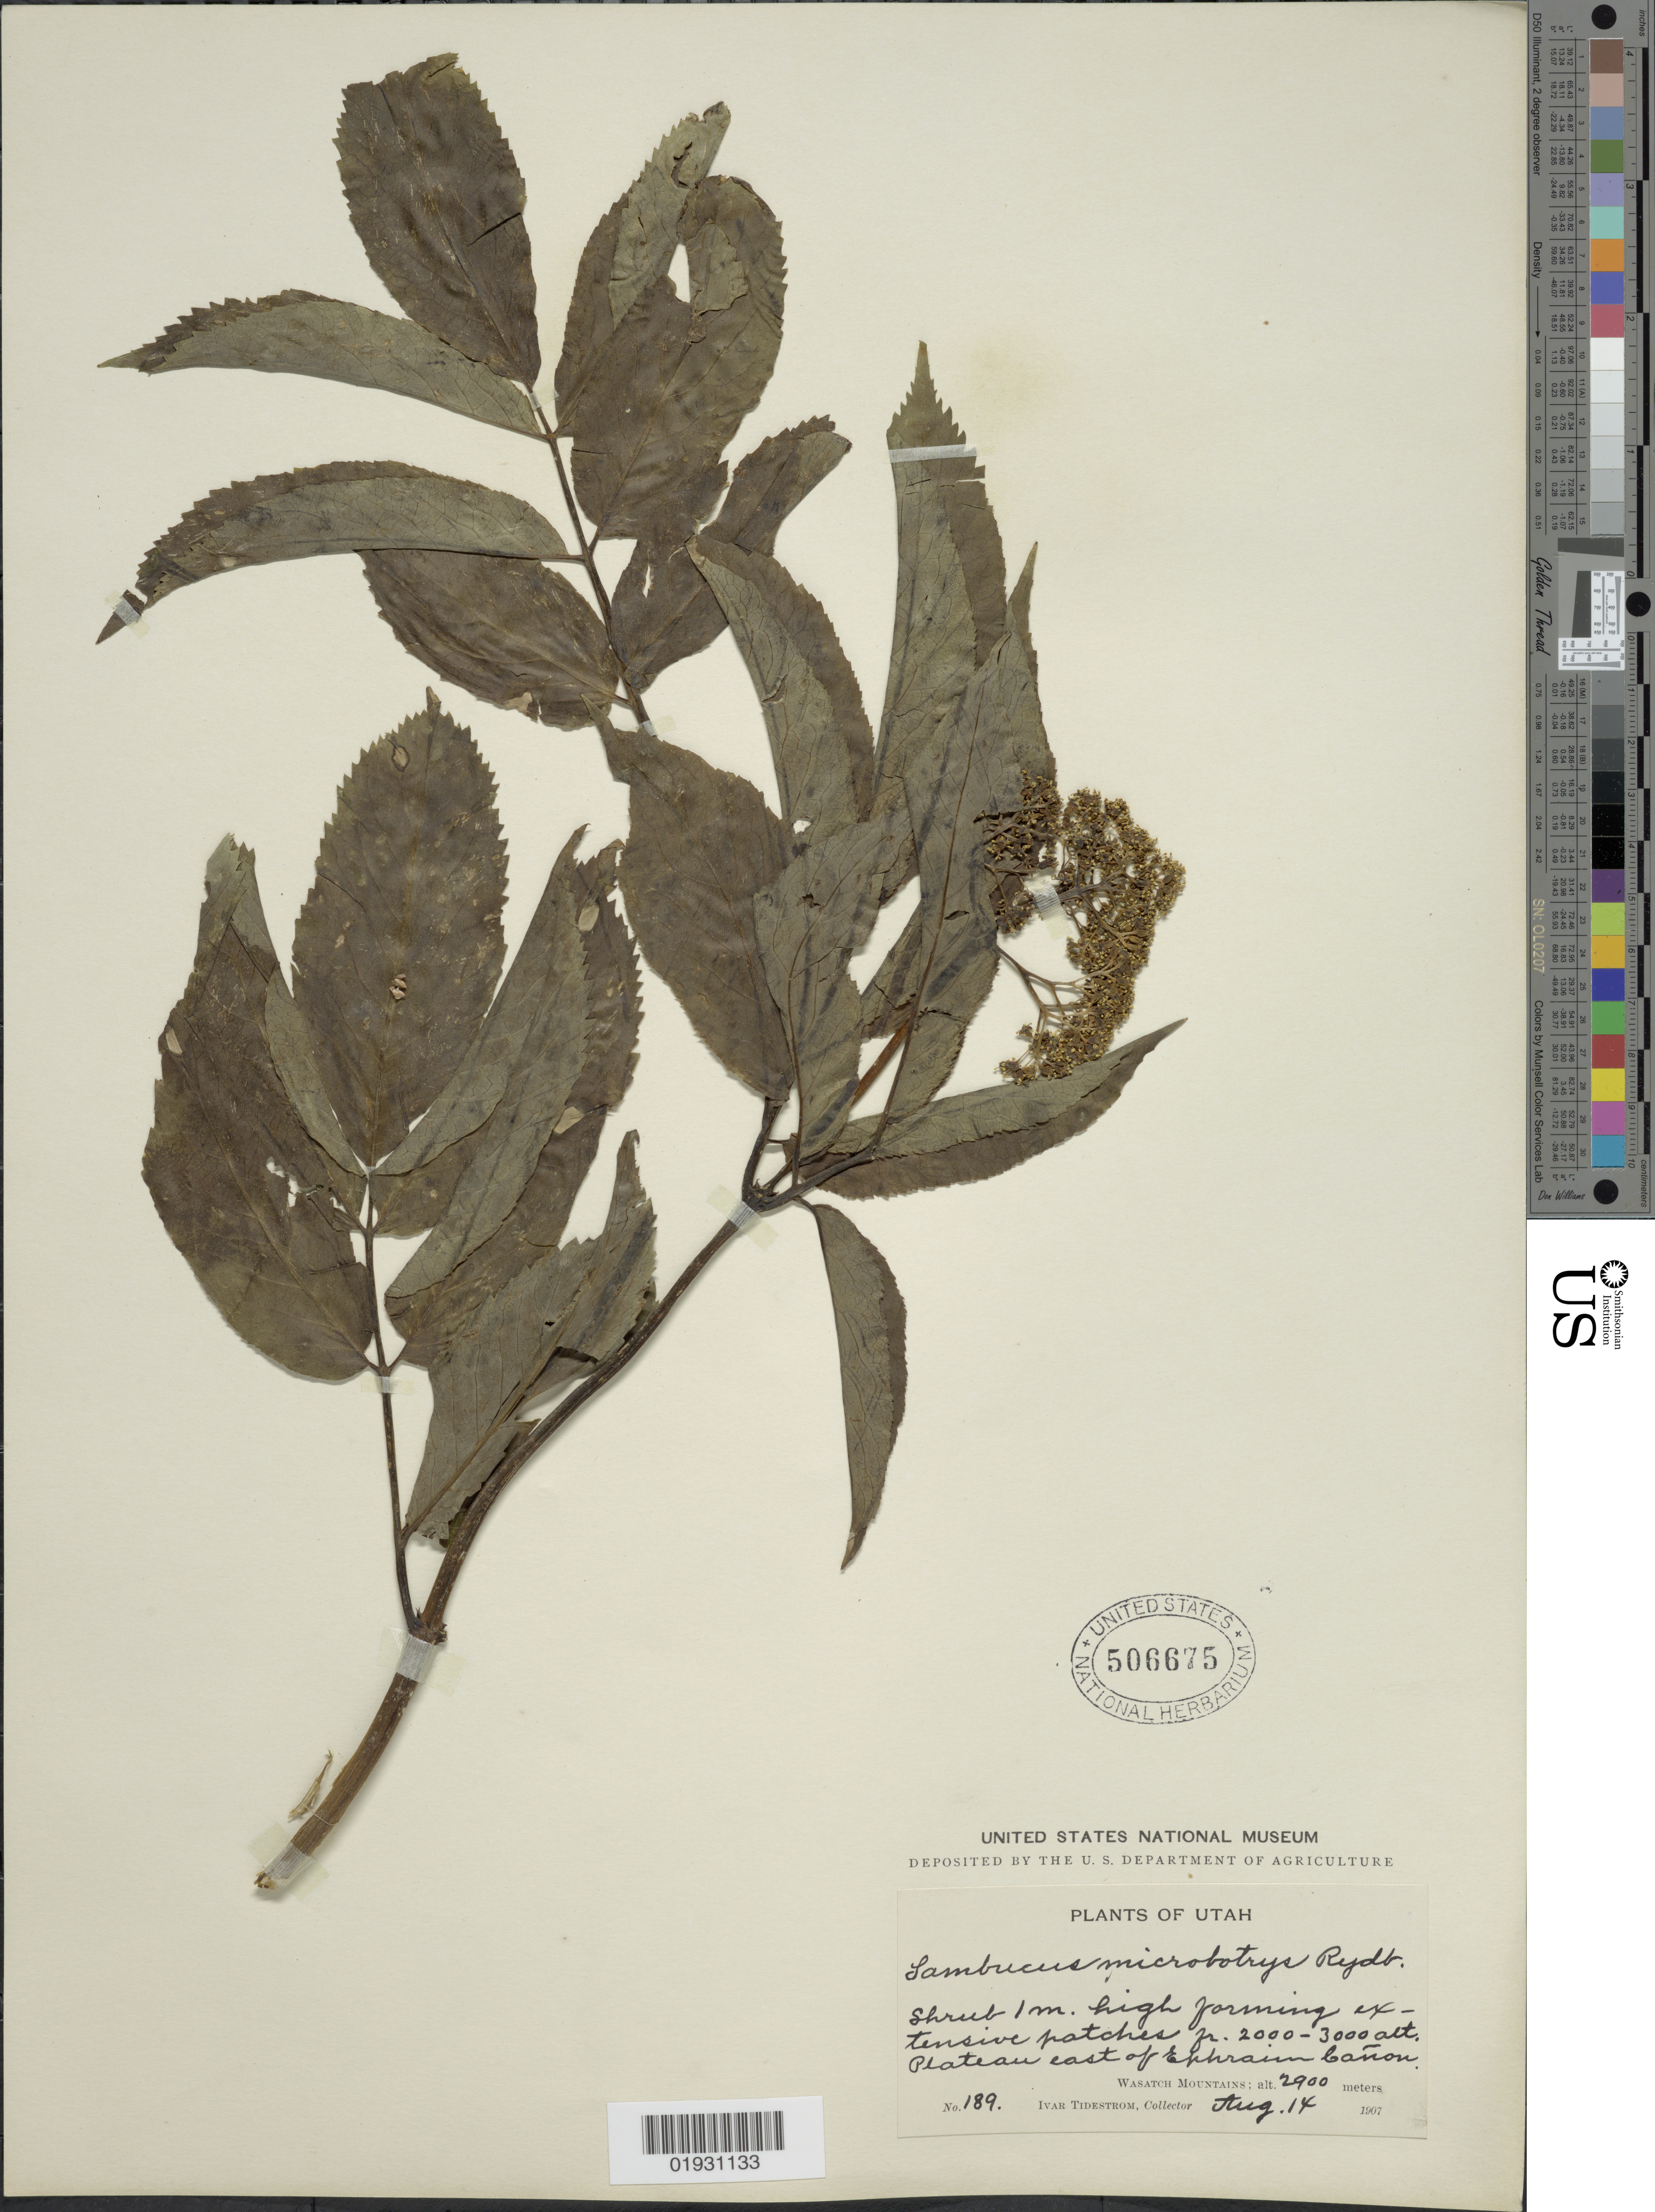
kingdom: Plantae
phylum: Tracheophyta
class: Magnoliopsida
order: Dipsacales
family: Viburnaceae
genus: Sambucus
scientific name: Sambucus microbotrys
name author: Rydb.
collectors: I. F. Tidestrom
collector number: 189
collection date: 1907-08-14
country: United States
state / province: Utah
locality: Plateau east of Ephraim Cañon. Wasatch Mountains.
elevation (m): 2900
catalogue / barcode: US 506675